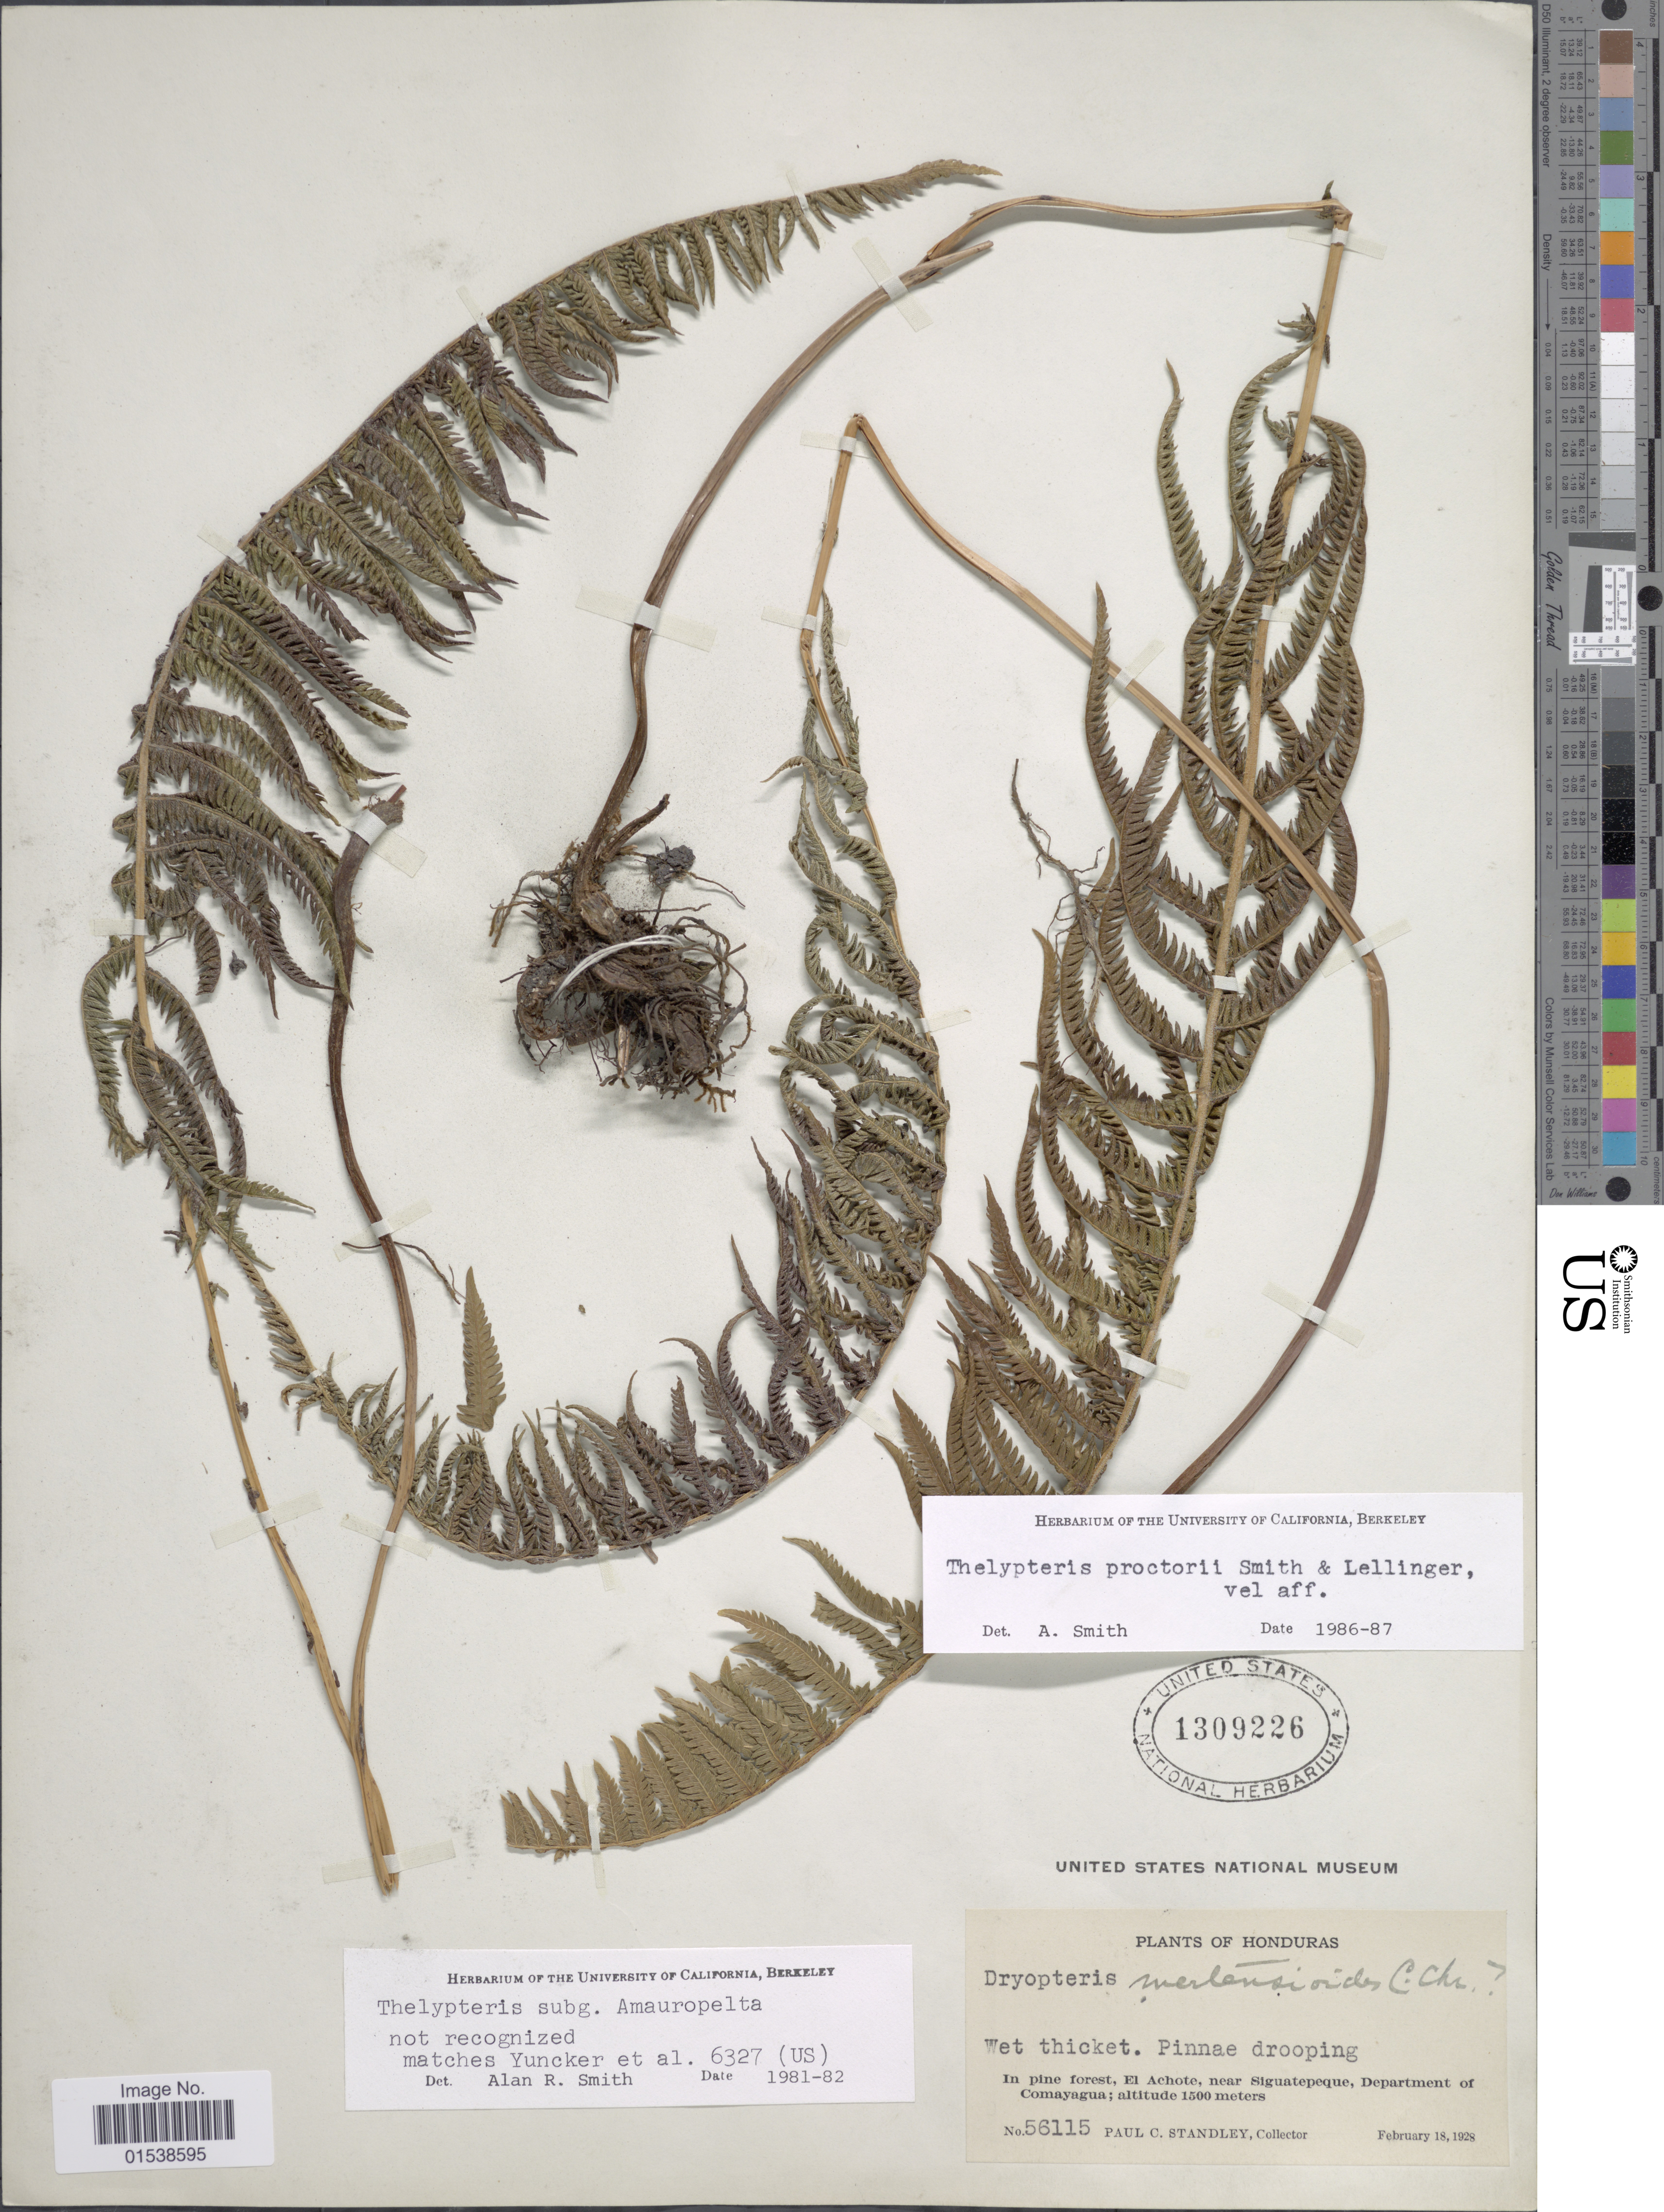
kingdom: Plantae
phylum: Tracheophyta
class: Polypodiopsida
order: Polypodiales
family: Thelypteridaceae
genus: Amauropelta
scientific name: Amauropelta proctorii (A.R. Sm. & Lellinger) comb. nov., ined 2015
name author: (A.R. Sm. & Lellinger)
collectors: P. C. Standley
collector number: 56115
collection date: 1928-02-18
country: Honduras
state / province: Comayagua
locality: In pine forest, El Achote, near Siguatepeque, Department of Comayagua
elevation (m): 1500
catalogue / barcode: US 1309226